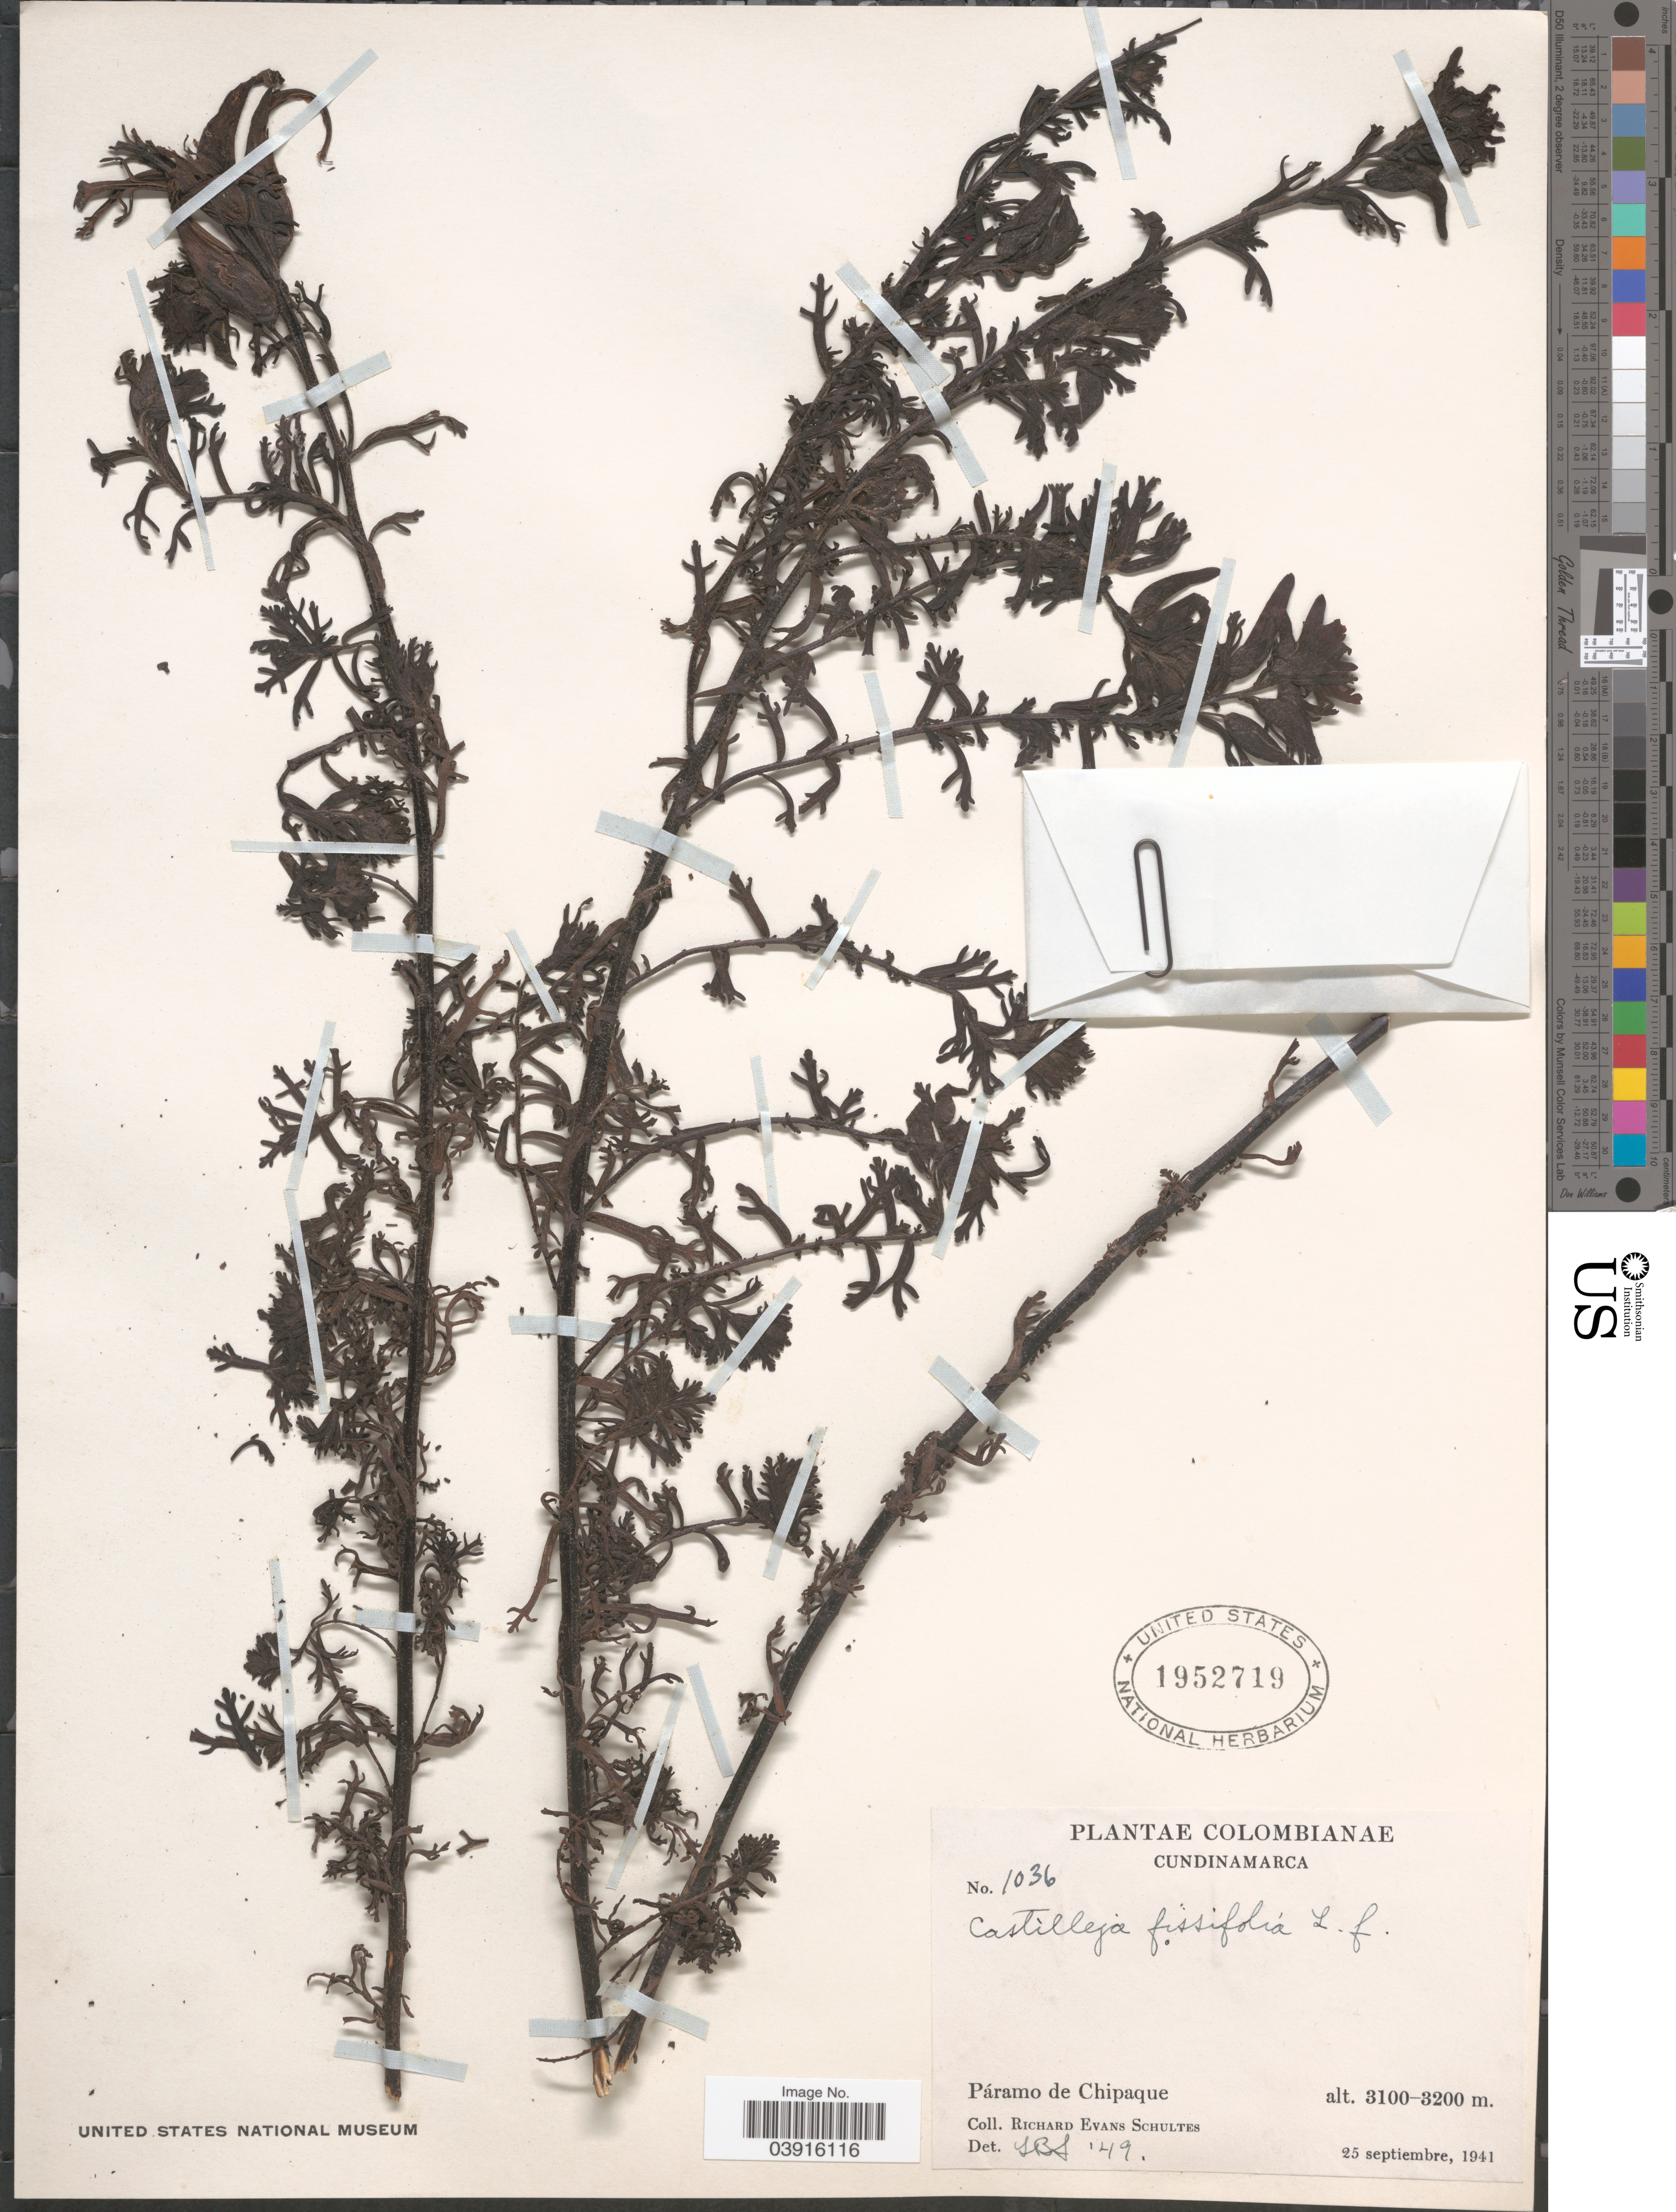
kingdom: Plantae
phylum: Tracheophyta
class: Magnoliopsida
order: Lamiales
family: Orobanchaceae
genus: Castilleja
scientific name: Castilleja fissifolia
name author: L. f.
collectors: R. E. Schultes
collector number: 1036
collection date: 1941-09-25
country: Colombia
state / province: Cundinamarca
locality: Páramo de Chipaque.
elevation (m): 3100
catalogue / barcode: US 1952719